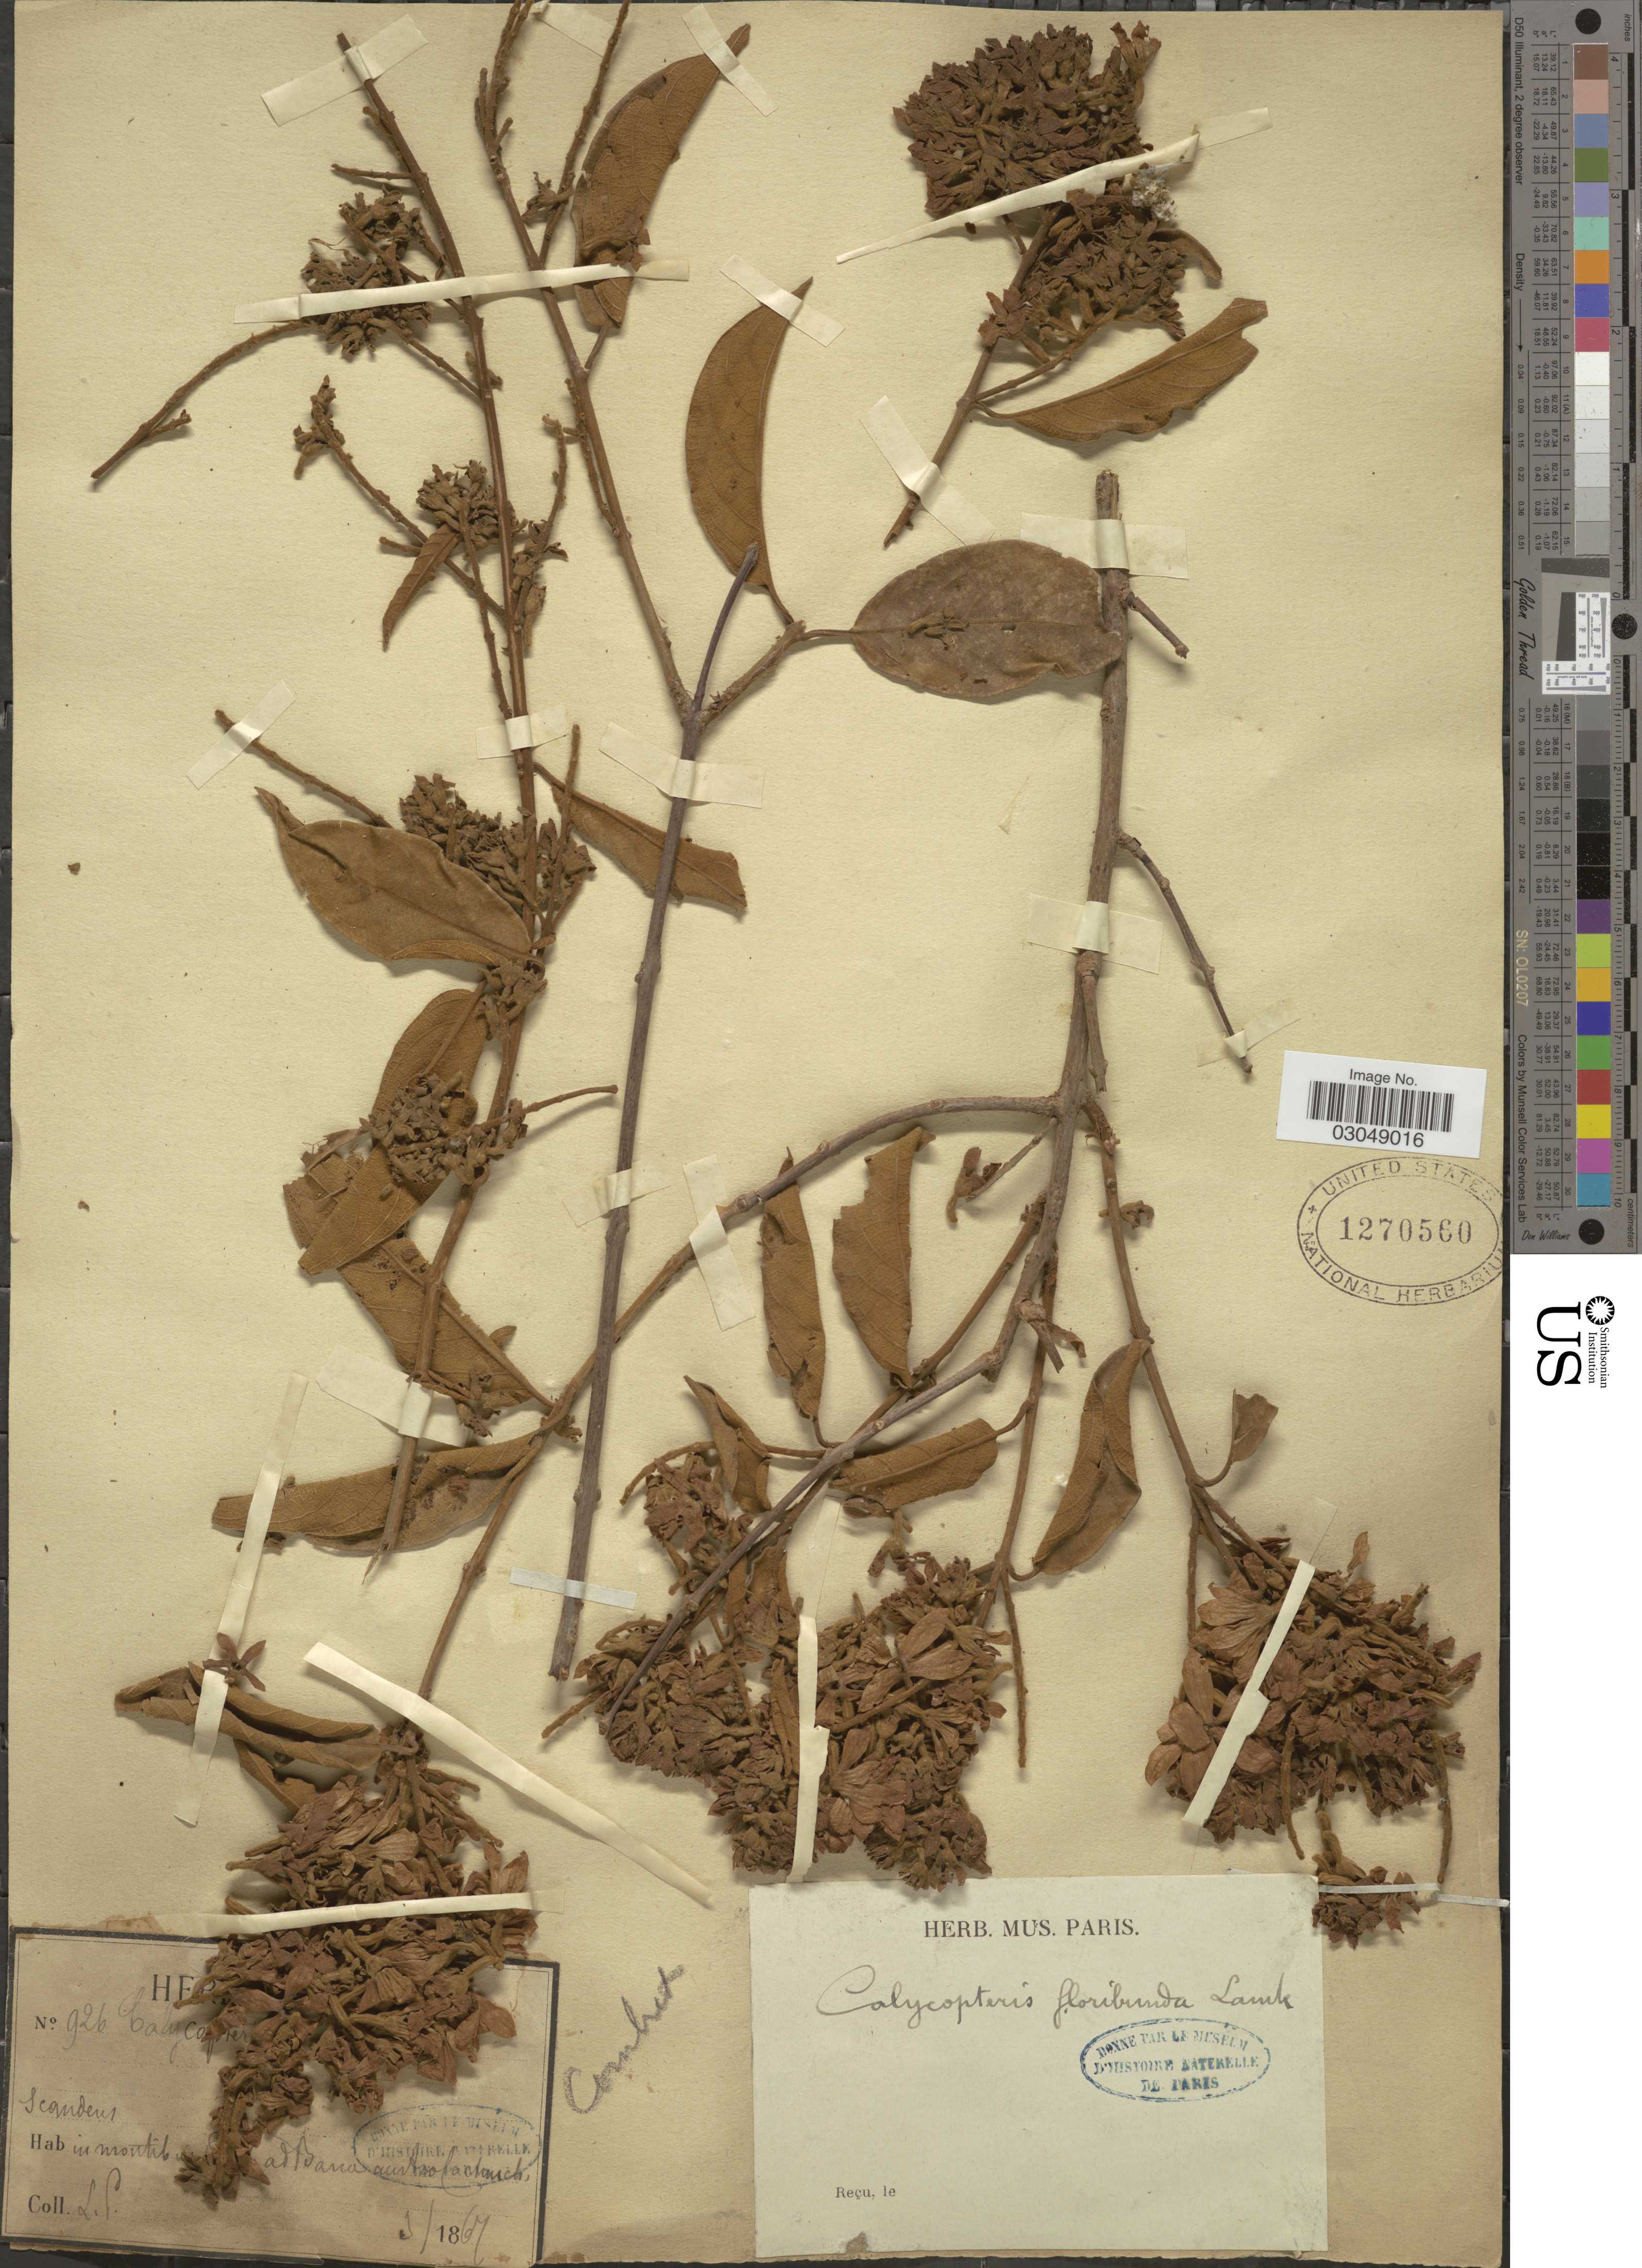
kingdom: Plantae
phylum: Tracheophyta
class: Magnoliopsida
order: Myrtales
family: Combretaceae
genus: Getonia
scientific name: Getonia floribunda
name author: Roxb.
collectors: L. Pierre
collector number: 926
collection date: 1867-03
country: Vietnam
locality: In montibus [illegible text] ad Baria austro Cochinch.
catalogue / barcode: US 1270560